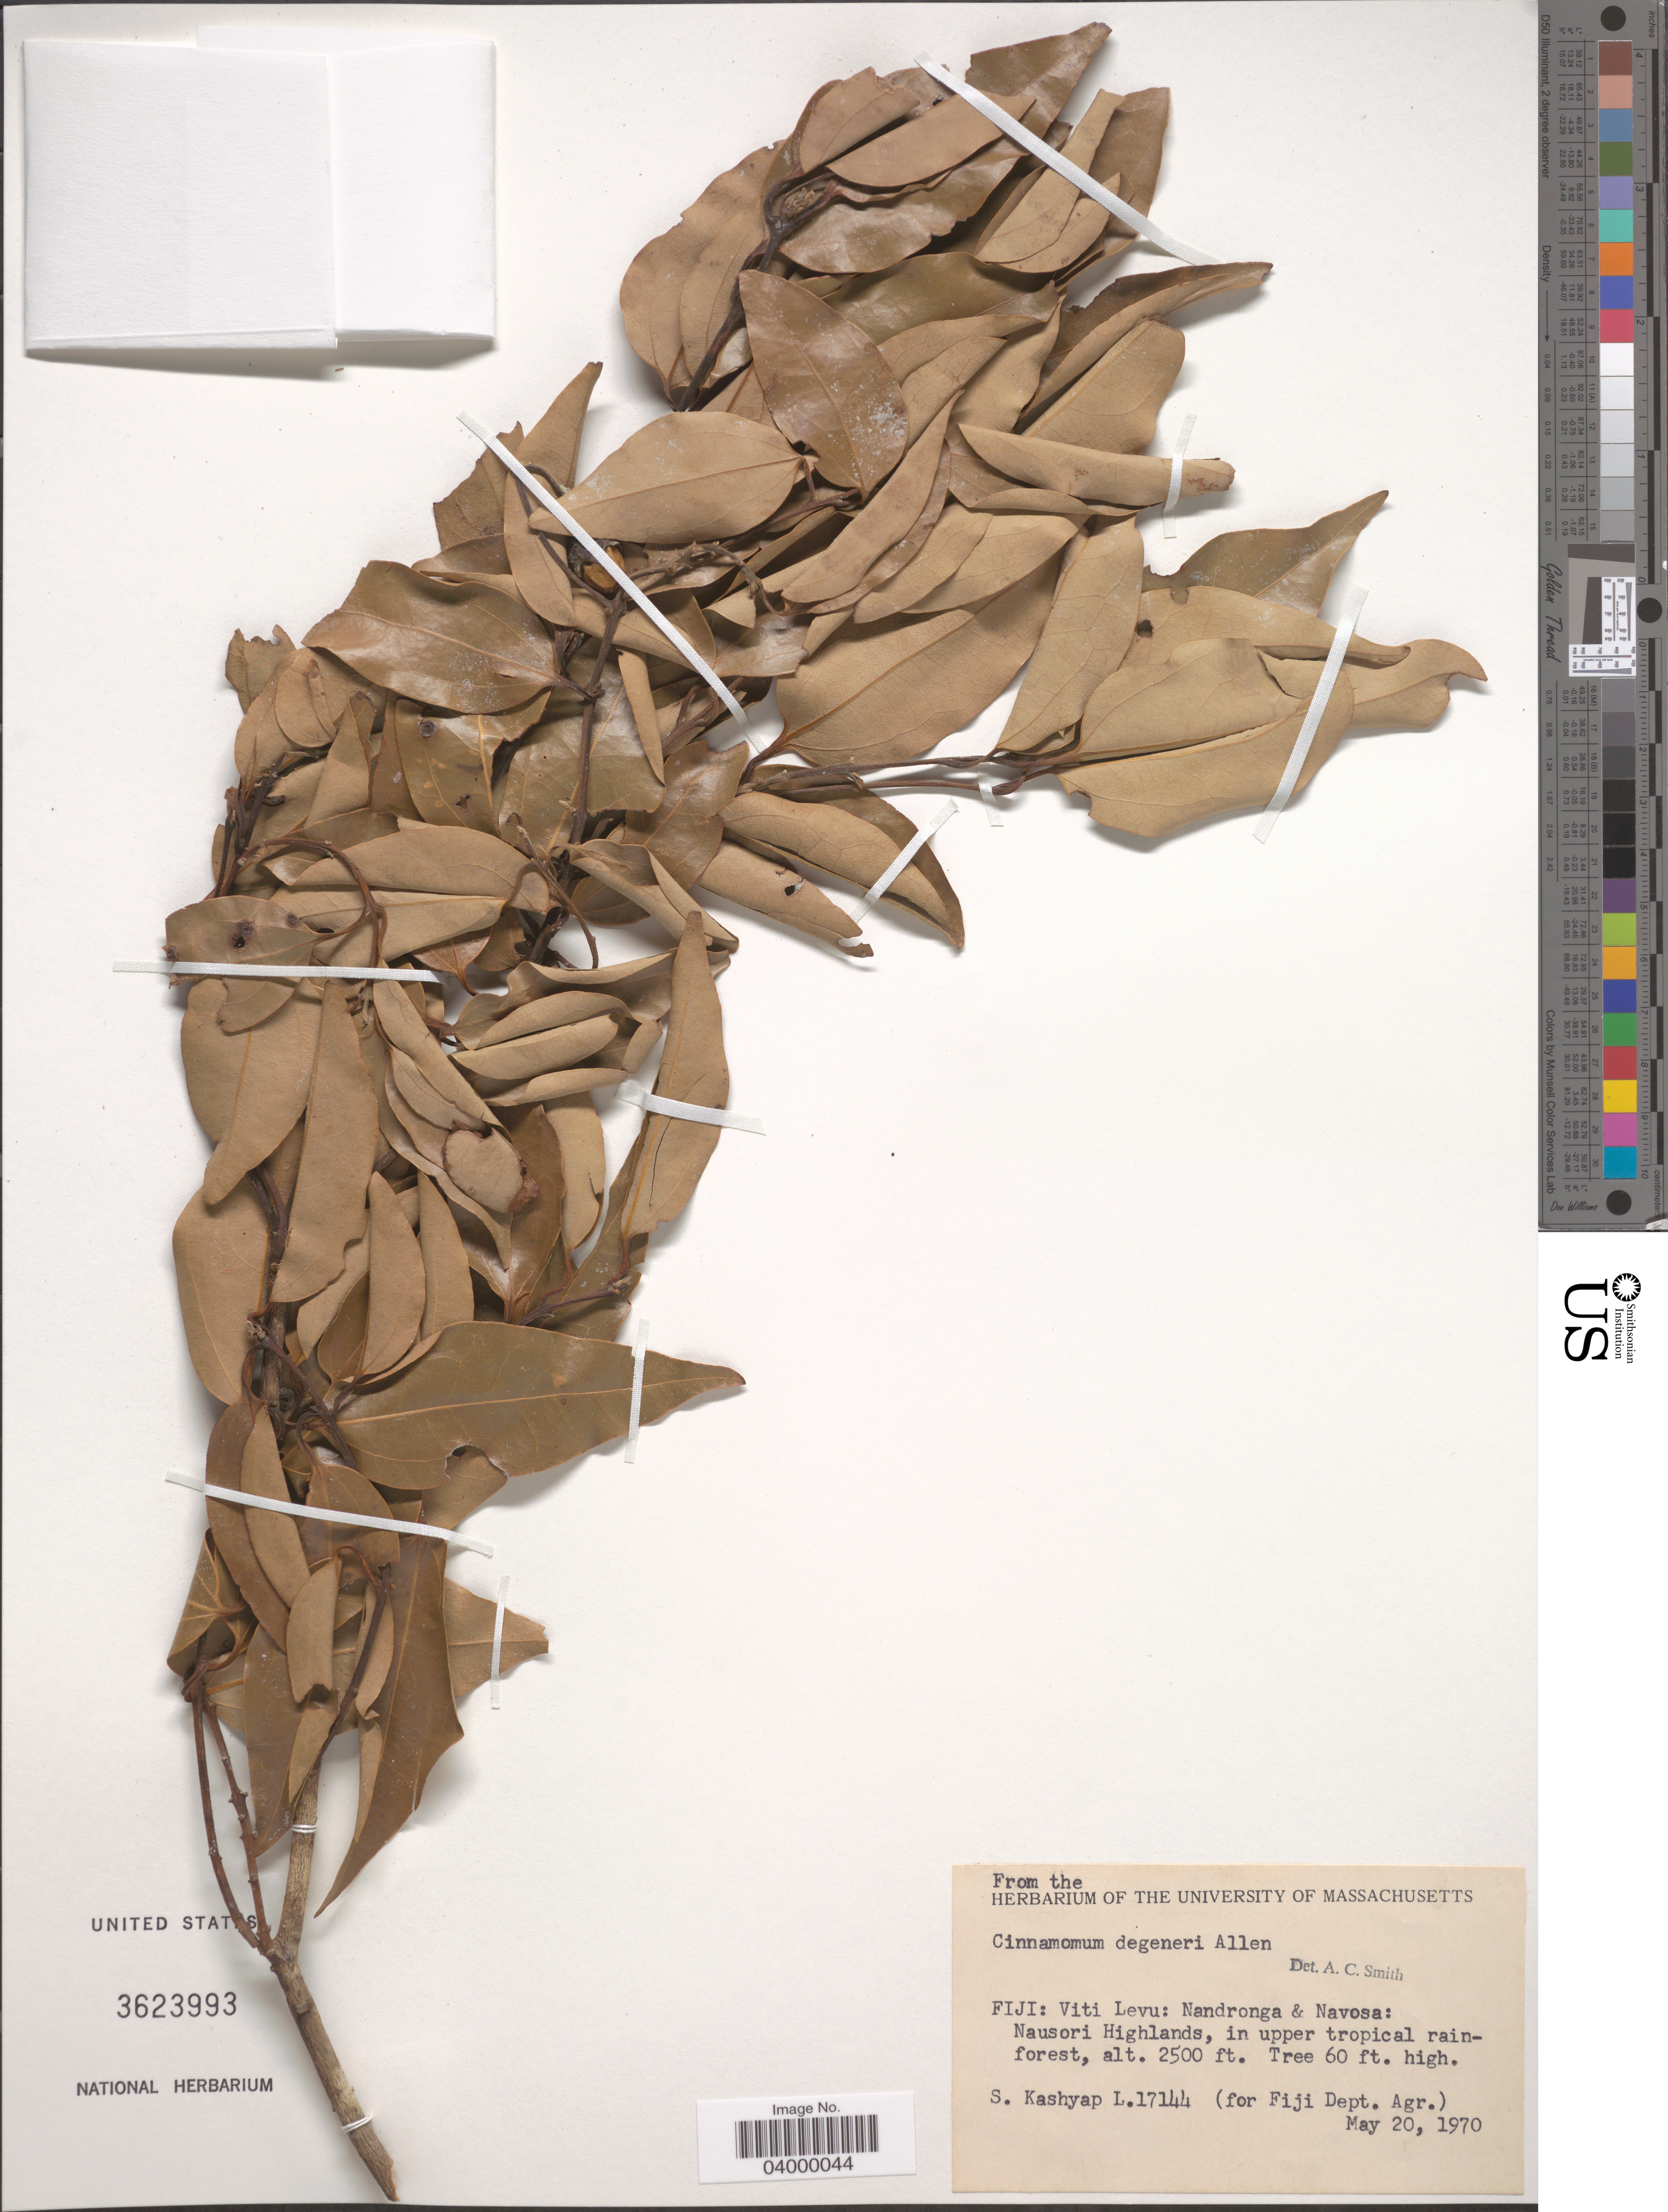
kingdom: Plantae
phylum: Tracheophyta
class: Magnoliopsida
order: Laurales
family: Lauraceae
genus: Cinnamomum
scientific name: Cinnamomum degeneri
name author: C.K. Allen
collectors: S. Kashyap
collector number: L.17144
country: Fiji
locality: Viti Levu: Nandronga & Navosa: Nausori Highlands, in upper tropical rainforest.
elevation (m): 762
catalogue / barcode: US 3623993